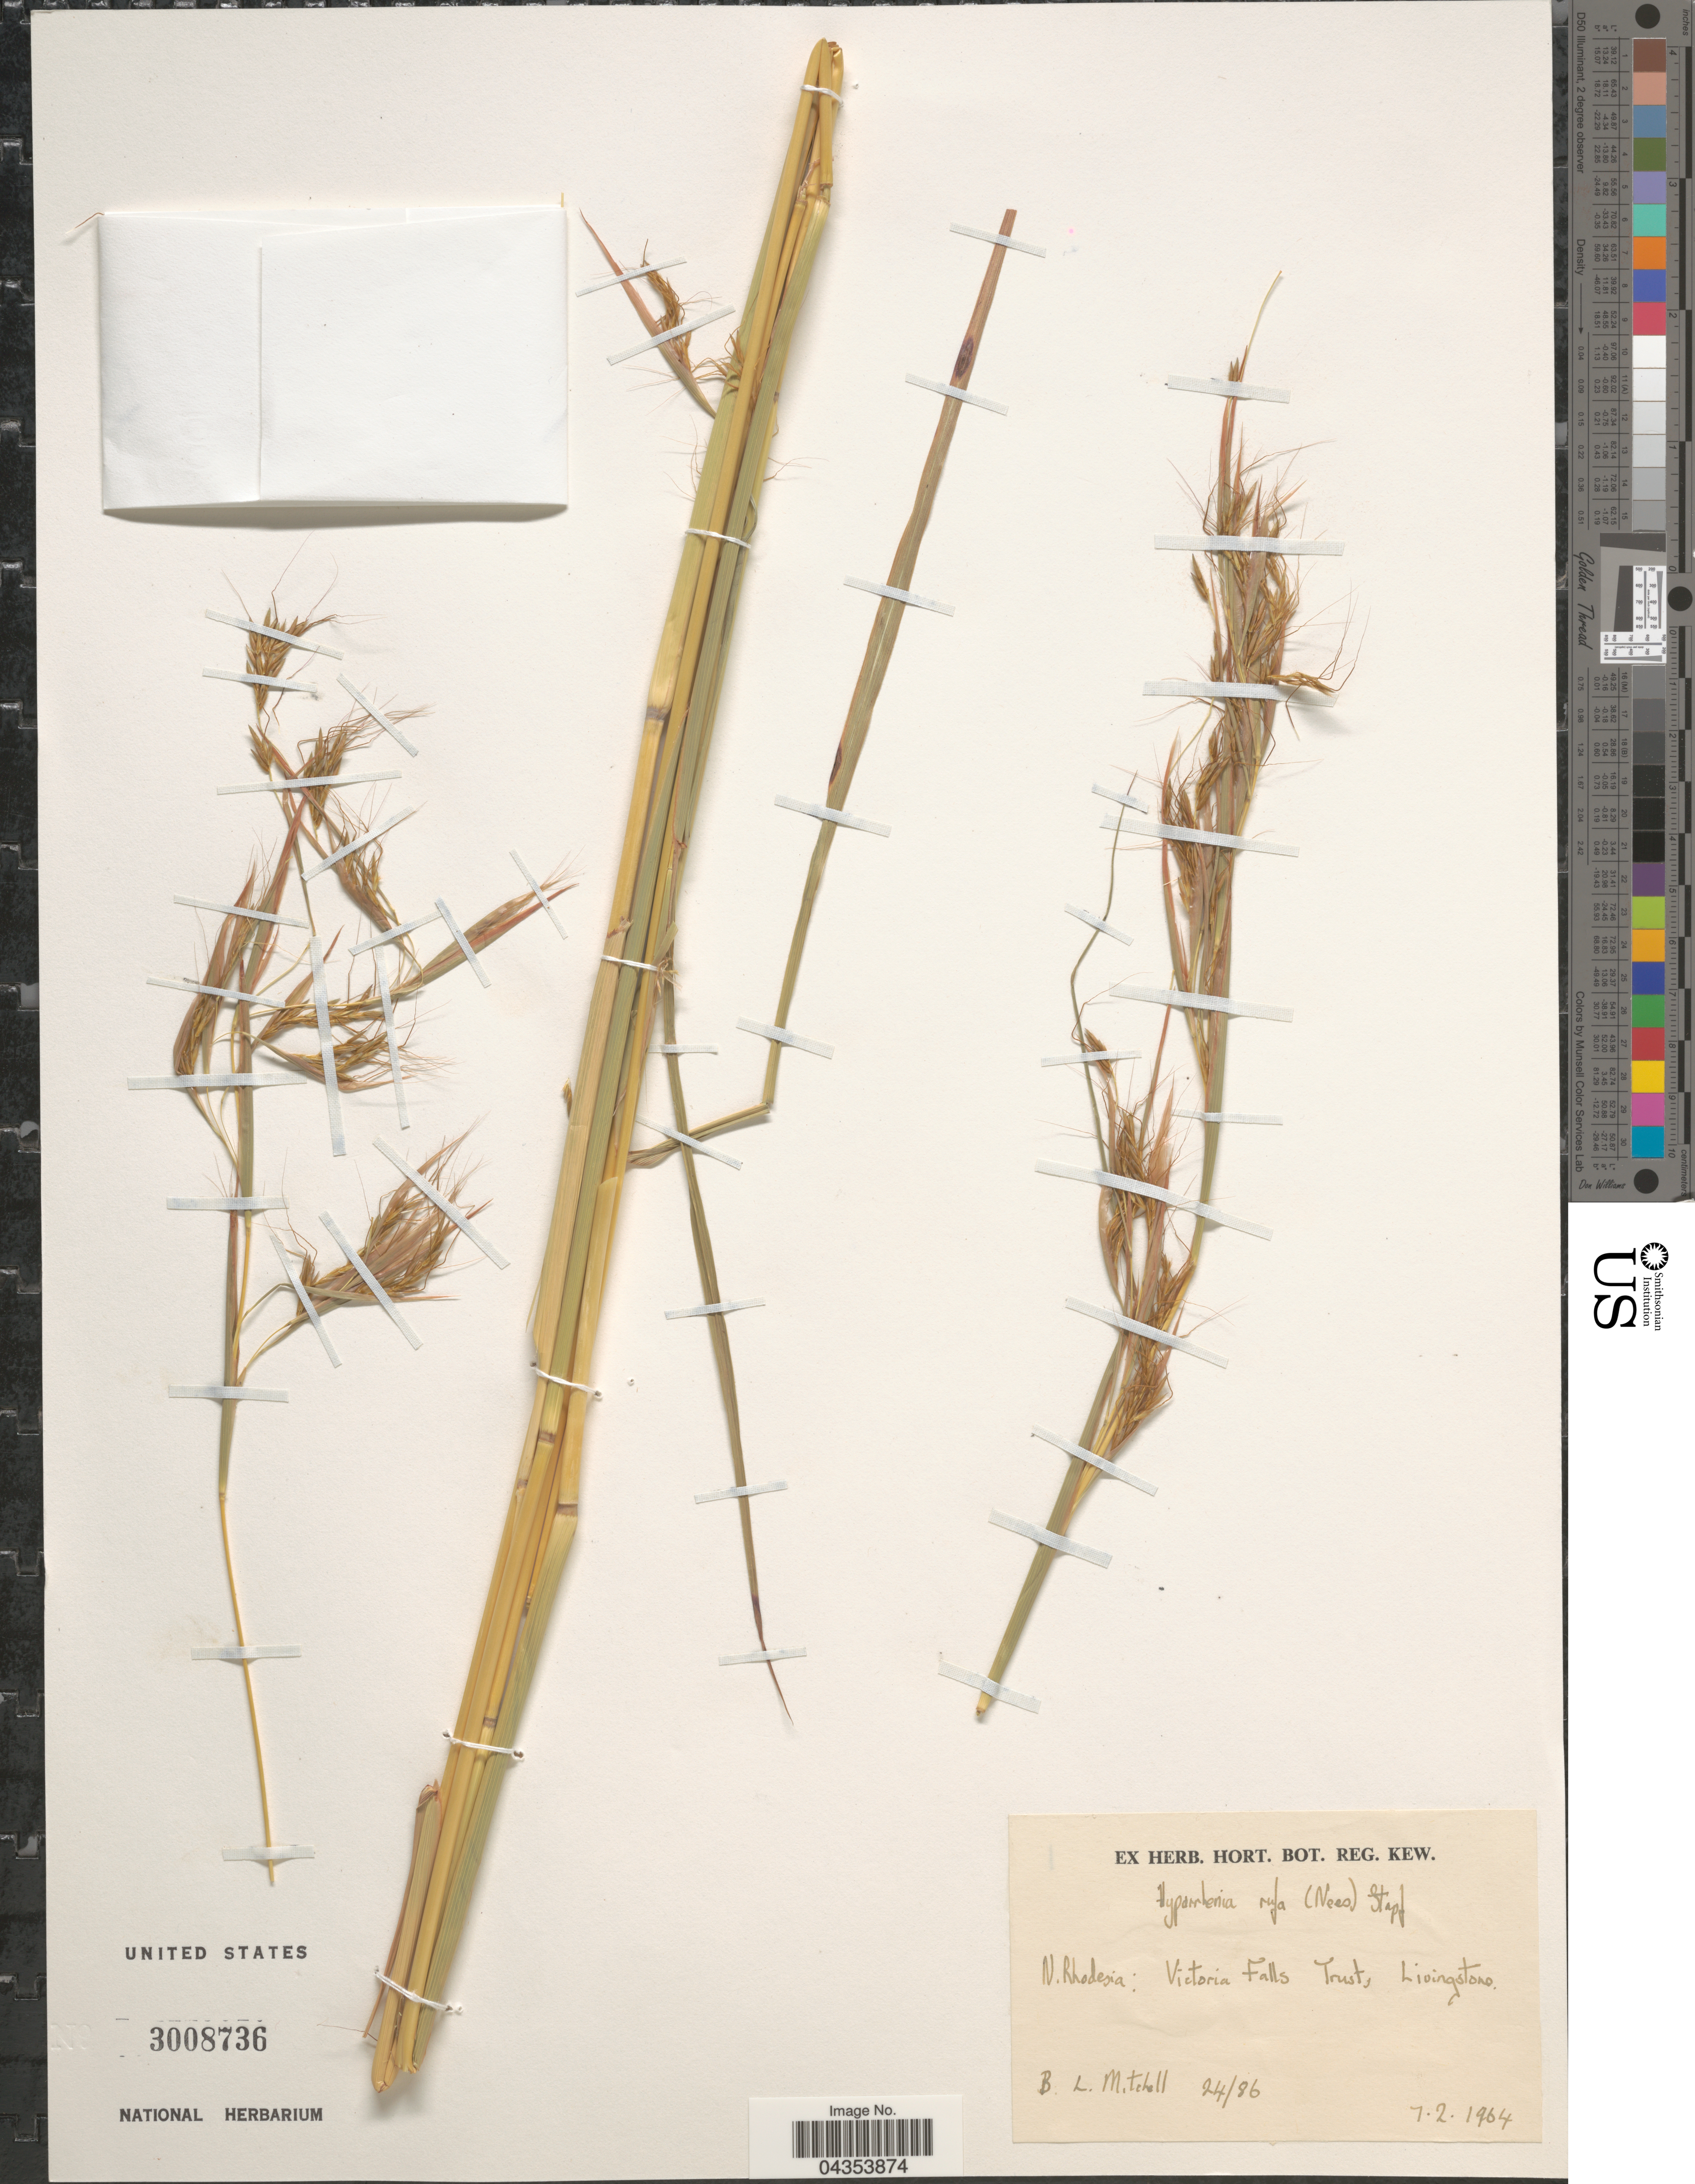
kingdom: Plantae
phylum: Tracheophyta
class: Liliopsida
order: Poales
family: Poaceae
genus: Hyparrhenia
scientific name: Hyparrhenia rufa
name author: (Nees) Stapf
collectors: B. Mitchell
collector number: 24/86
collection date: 1964-02-07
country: Zambia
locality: N. Rhodesia: Victoria Falls Trust, Livingston.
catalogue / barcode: US 3008736